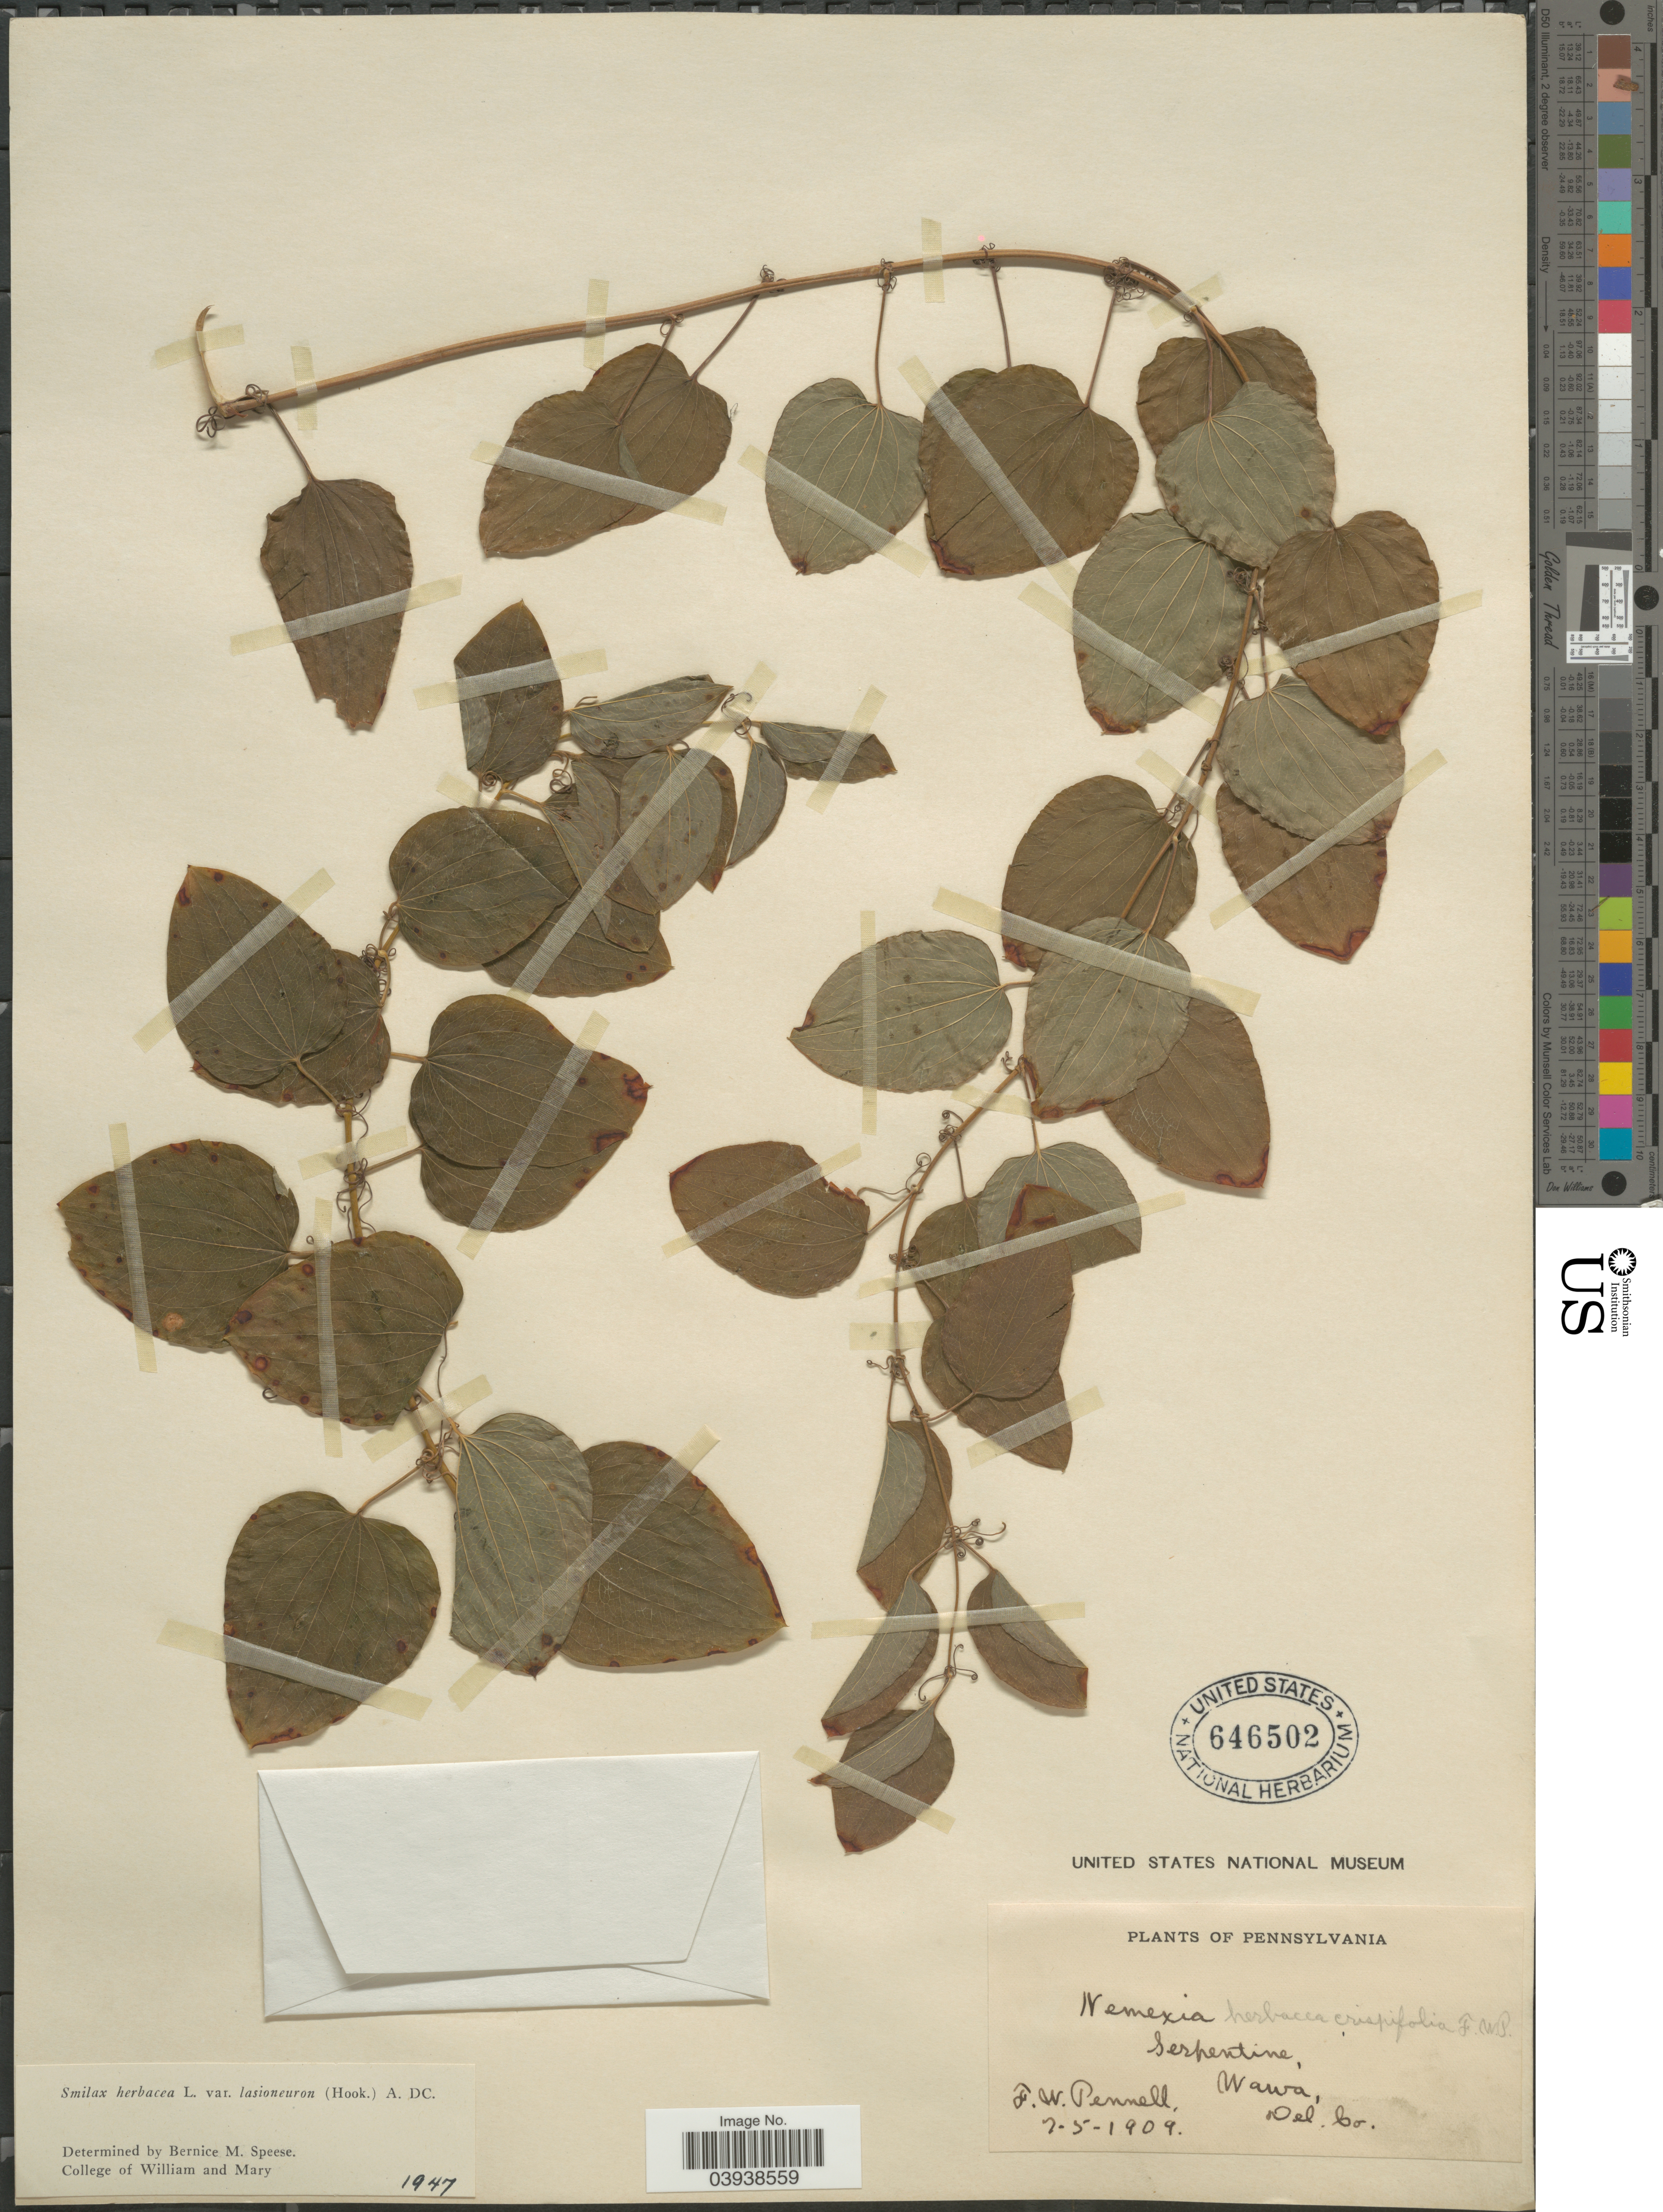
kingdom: Plantae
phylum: Tracheophyta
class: Liliopsida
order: Liliales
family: Smilacaceae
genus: Smilax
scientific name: Smilax herbacea var. lasioneuron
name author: (Hook.) A. DC.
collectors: F. W. Pennell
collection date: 1909-07-05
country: United States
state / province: Pennsylvania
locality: Wawa, Del. Co.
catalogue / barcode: US 646502